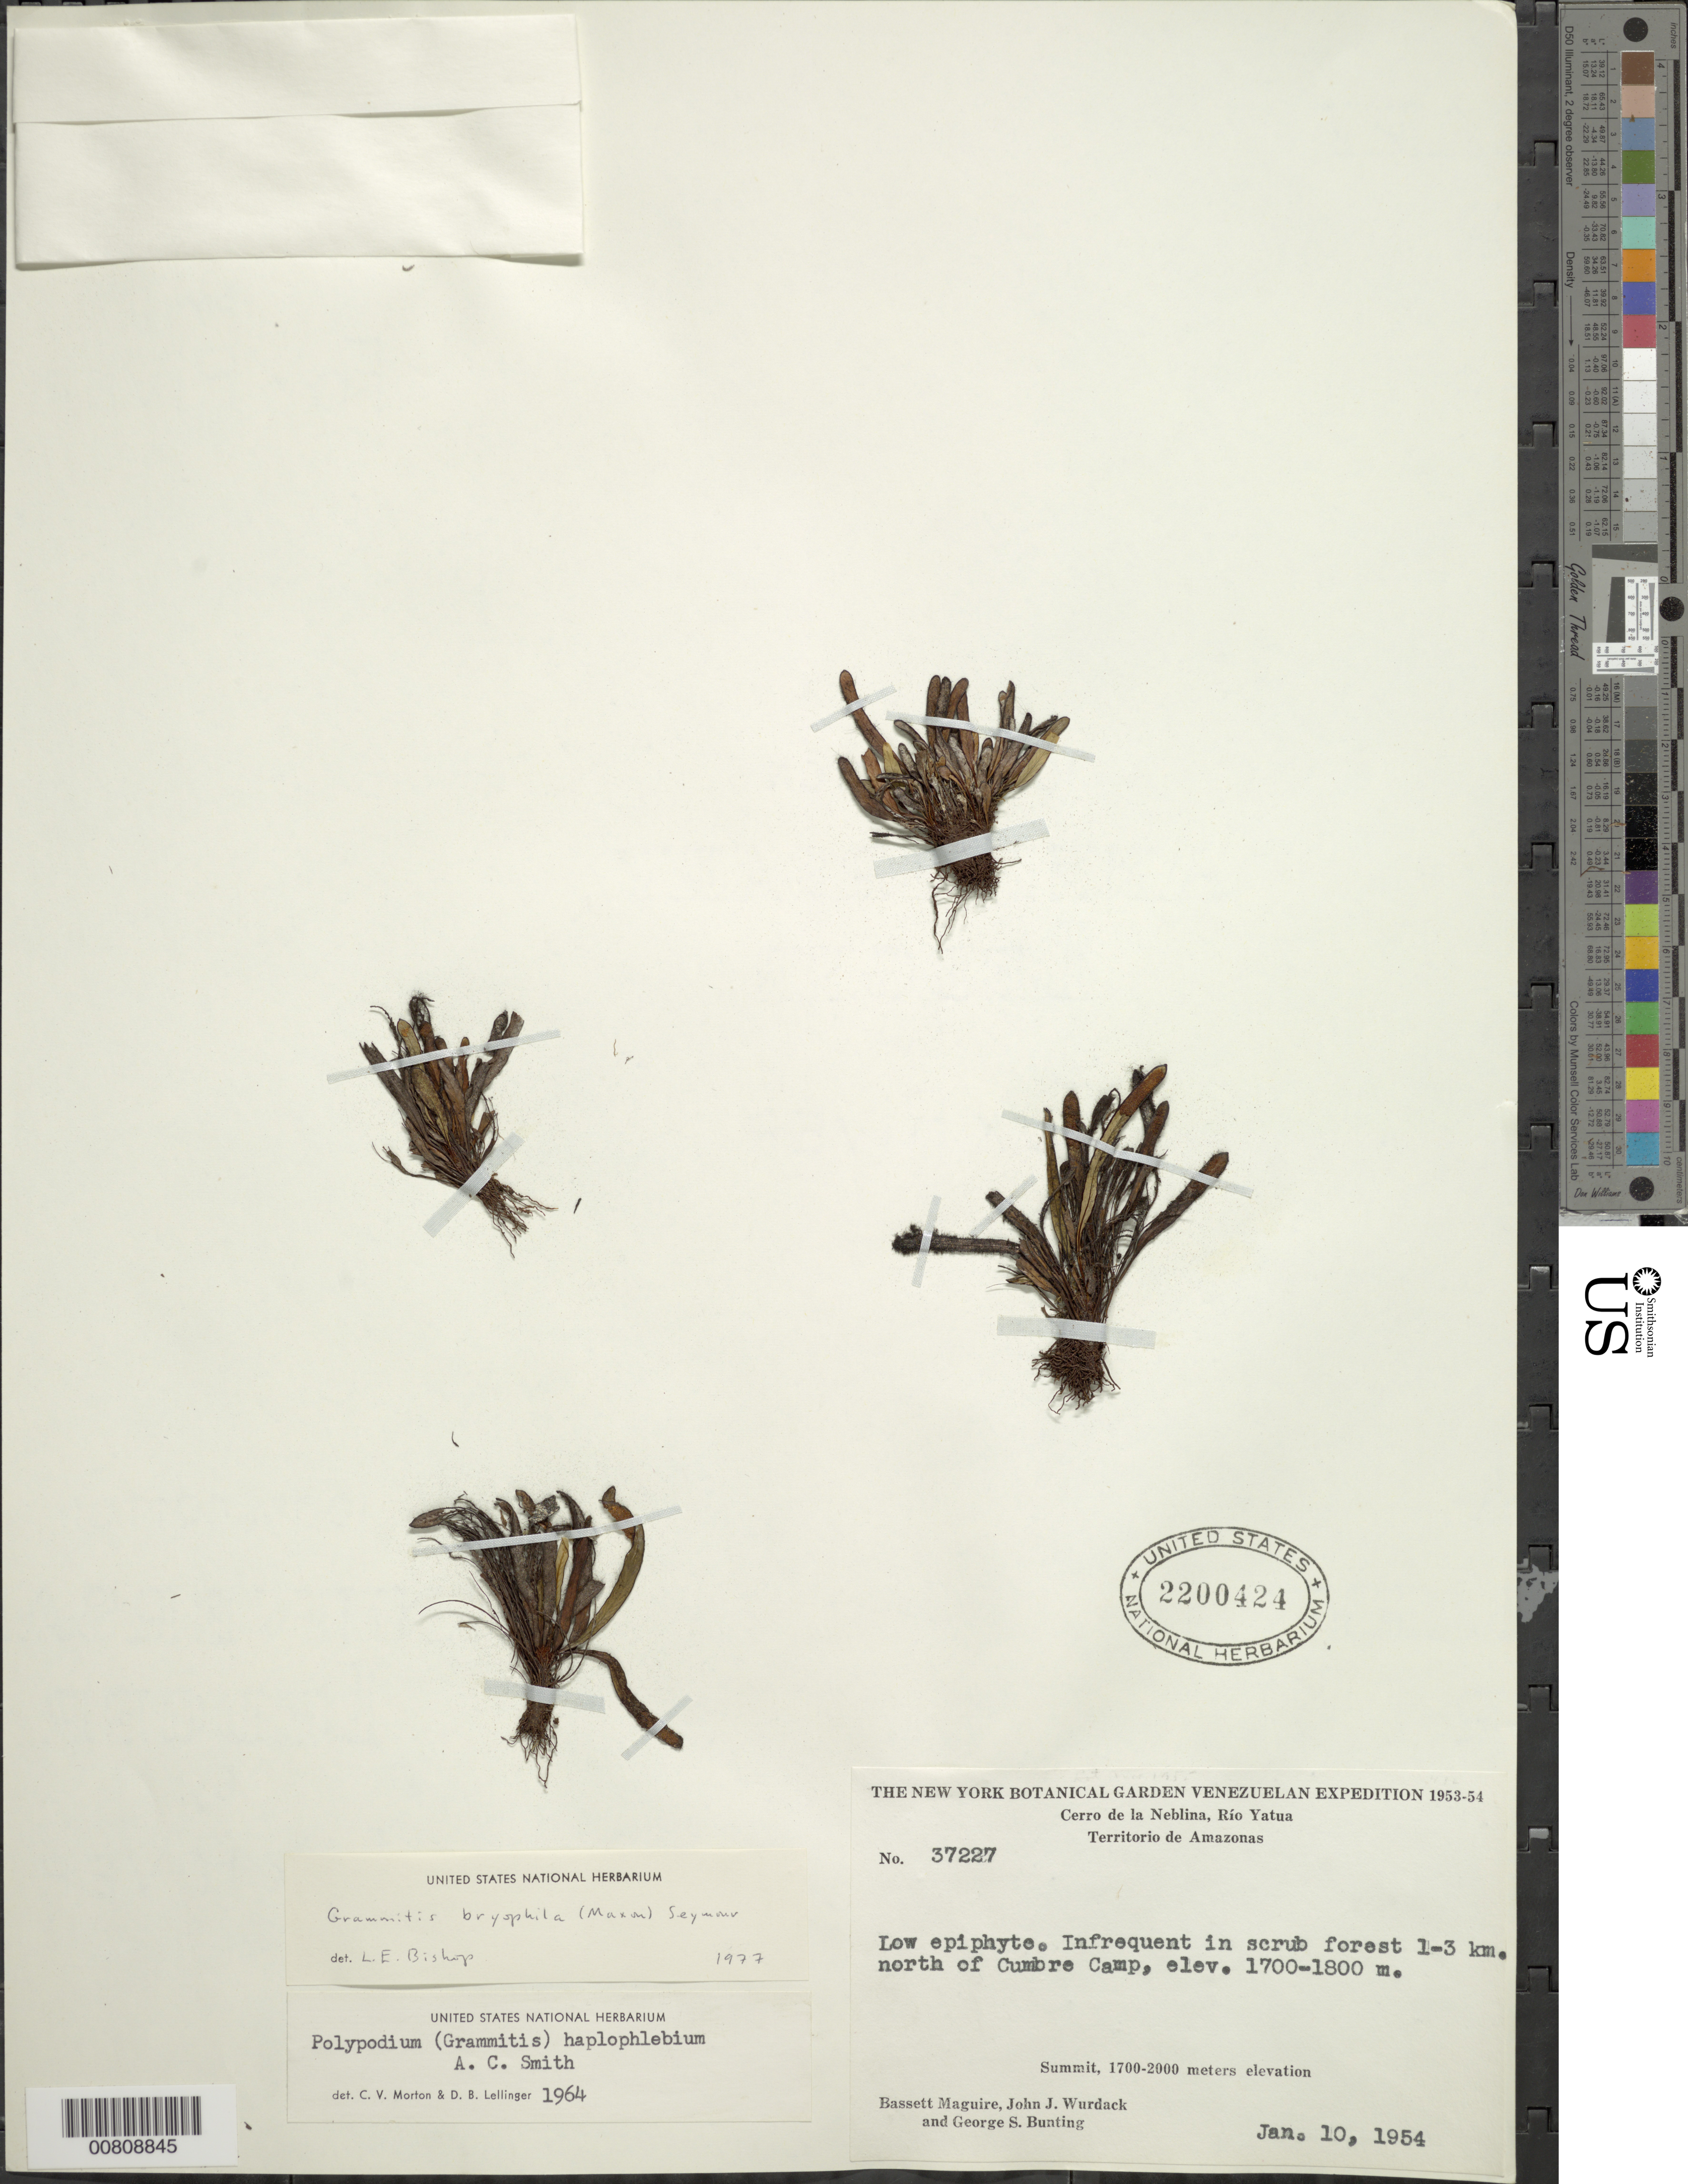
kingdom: Plantae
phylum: Tracheophyta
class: Polypodiopsida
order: Polypodiales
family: Polypodiaceae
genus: Grammitis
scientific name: Grammitis bryophila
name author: (Maxon) Seymour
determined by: Bishop, L. E.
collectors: B. Maguire, J. J. Wurdack & G. S. Bunting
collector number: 37227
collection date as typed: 10-Jan-54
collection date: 1954-01-10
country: Venezuela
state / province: Amazonas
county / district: Río Negro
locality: Cerro de la Neblina, Río Yatua, 1-3 km N of Cumbre Camp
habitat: Scrub forest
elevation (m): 1700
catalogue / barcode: US 2200424